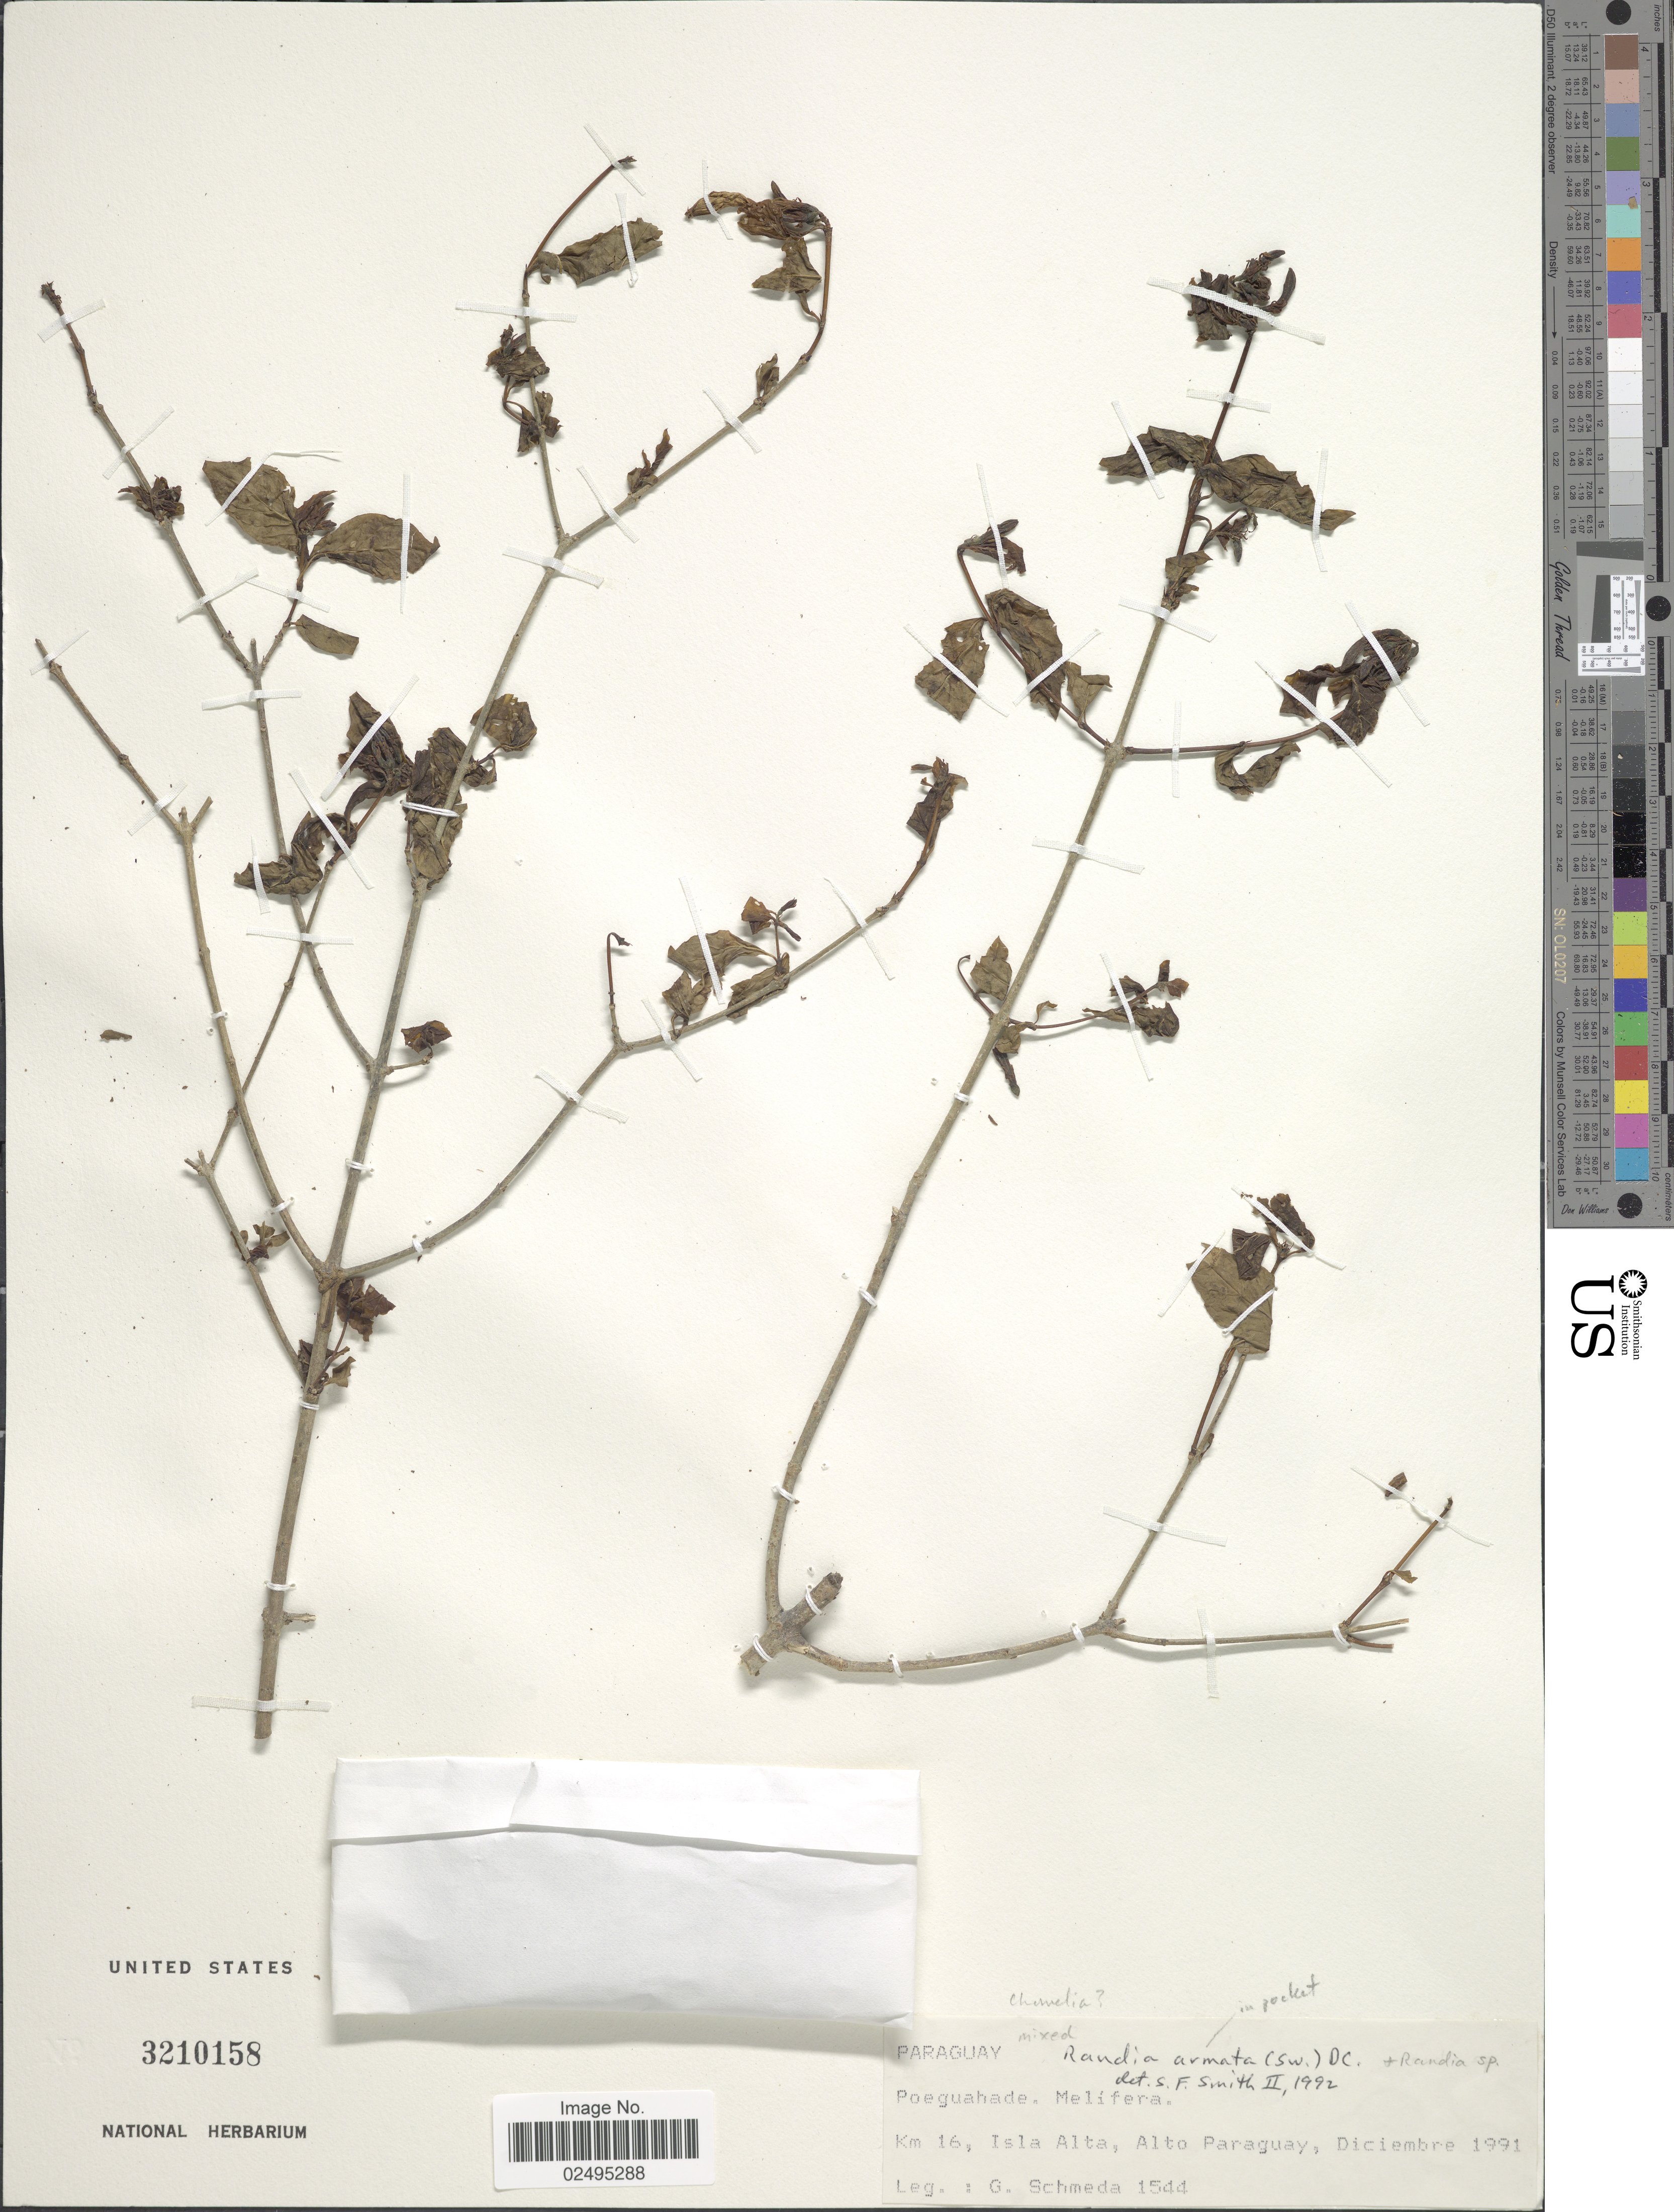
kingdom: Plantae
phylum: Tracheophyta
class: Magnoliopsida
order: Gentianales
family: Rubiaceae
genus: Randia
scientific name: Randia sp.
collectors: G. Schmeda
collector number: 1544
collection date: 1991-12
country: Paraguay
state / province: Alto Paraguay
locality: Poeguahade, Melifera, Km 16, Isla Alta, Alto Paraguay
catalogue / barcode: US 3210158